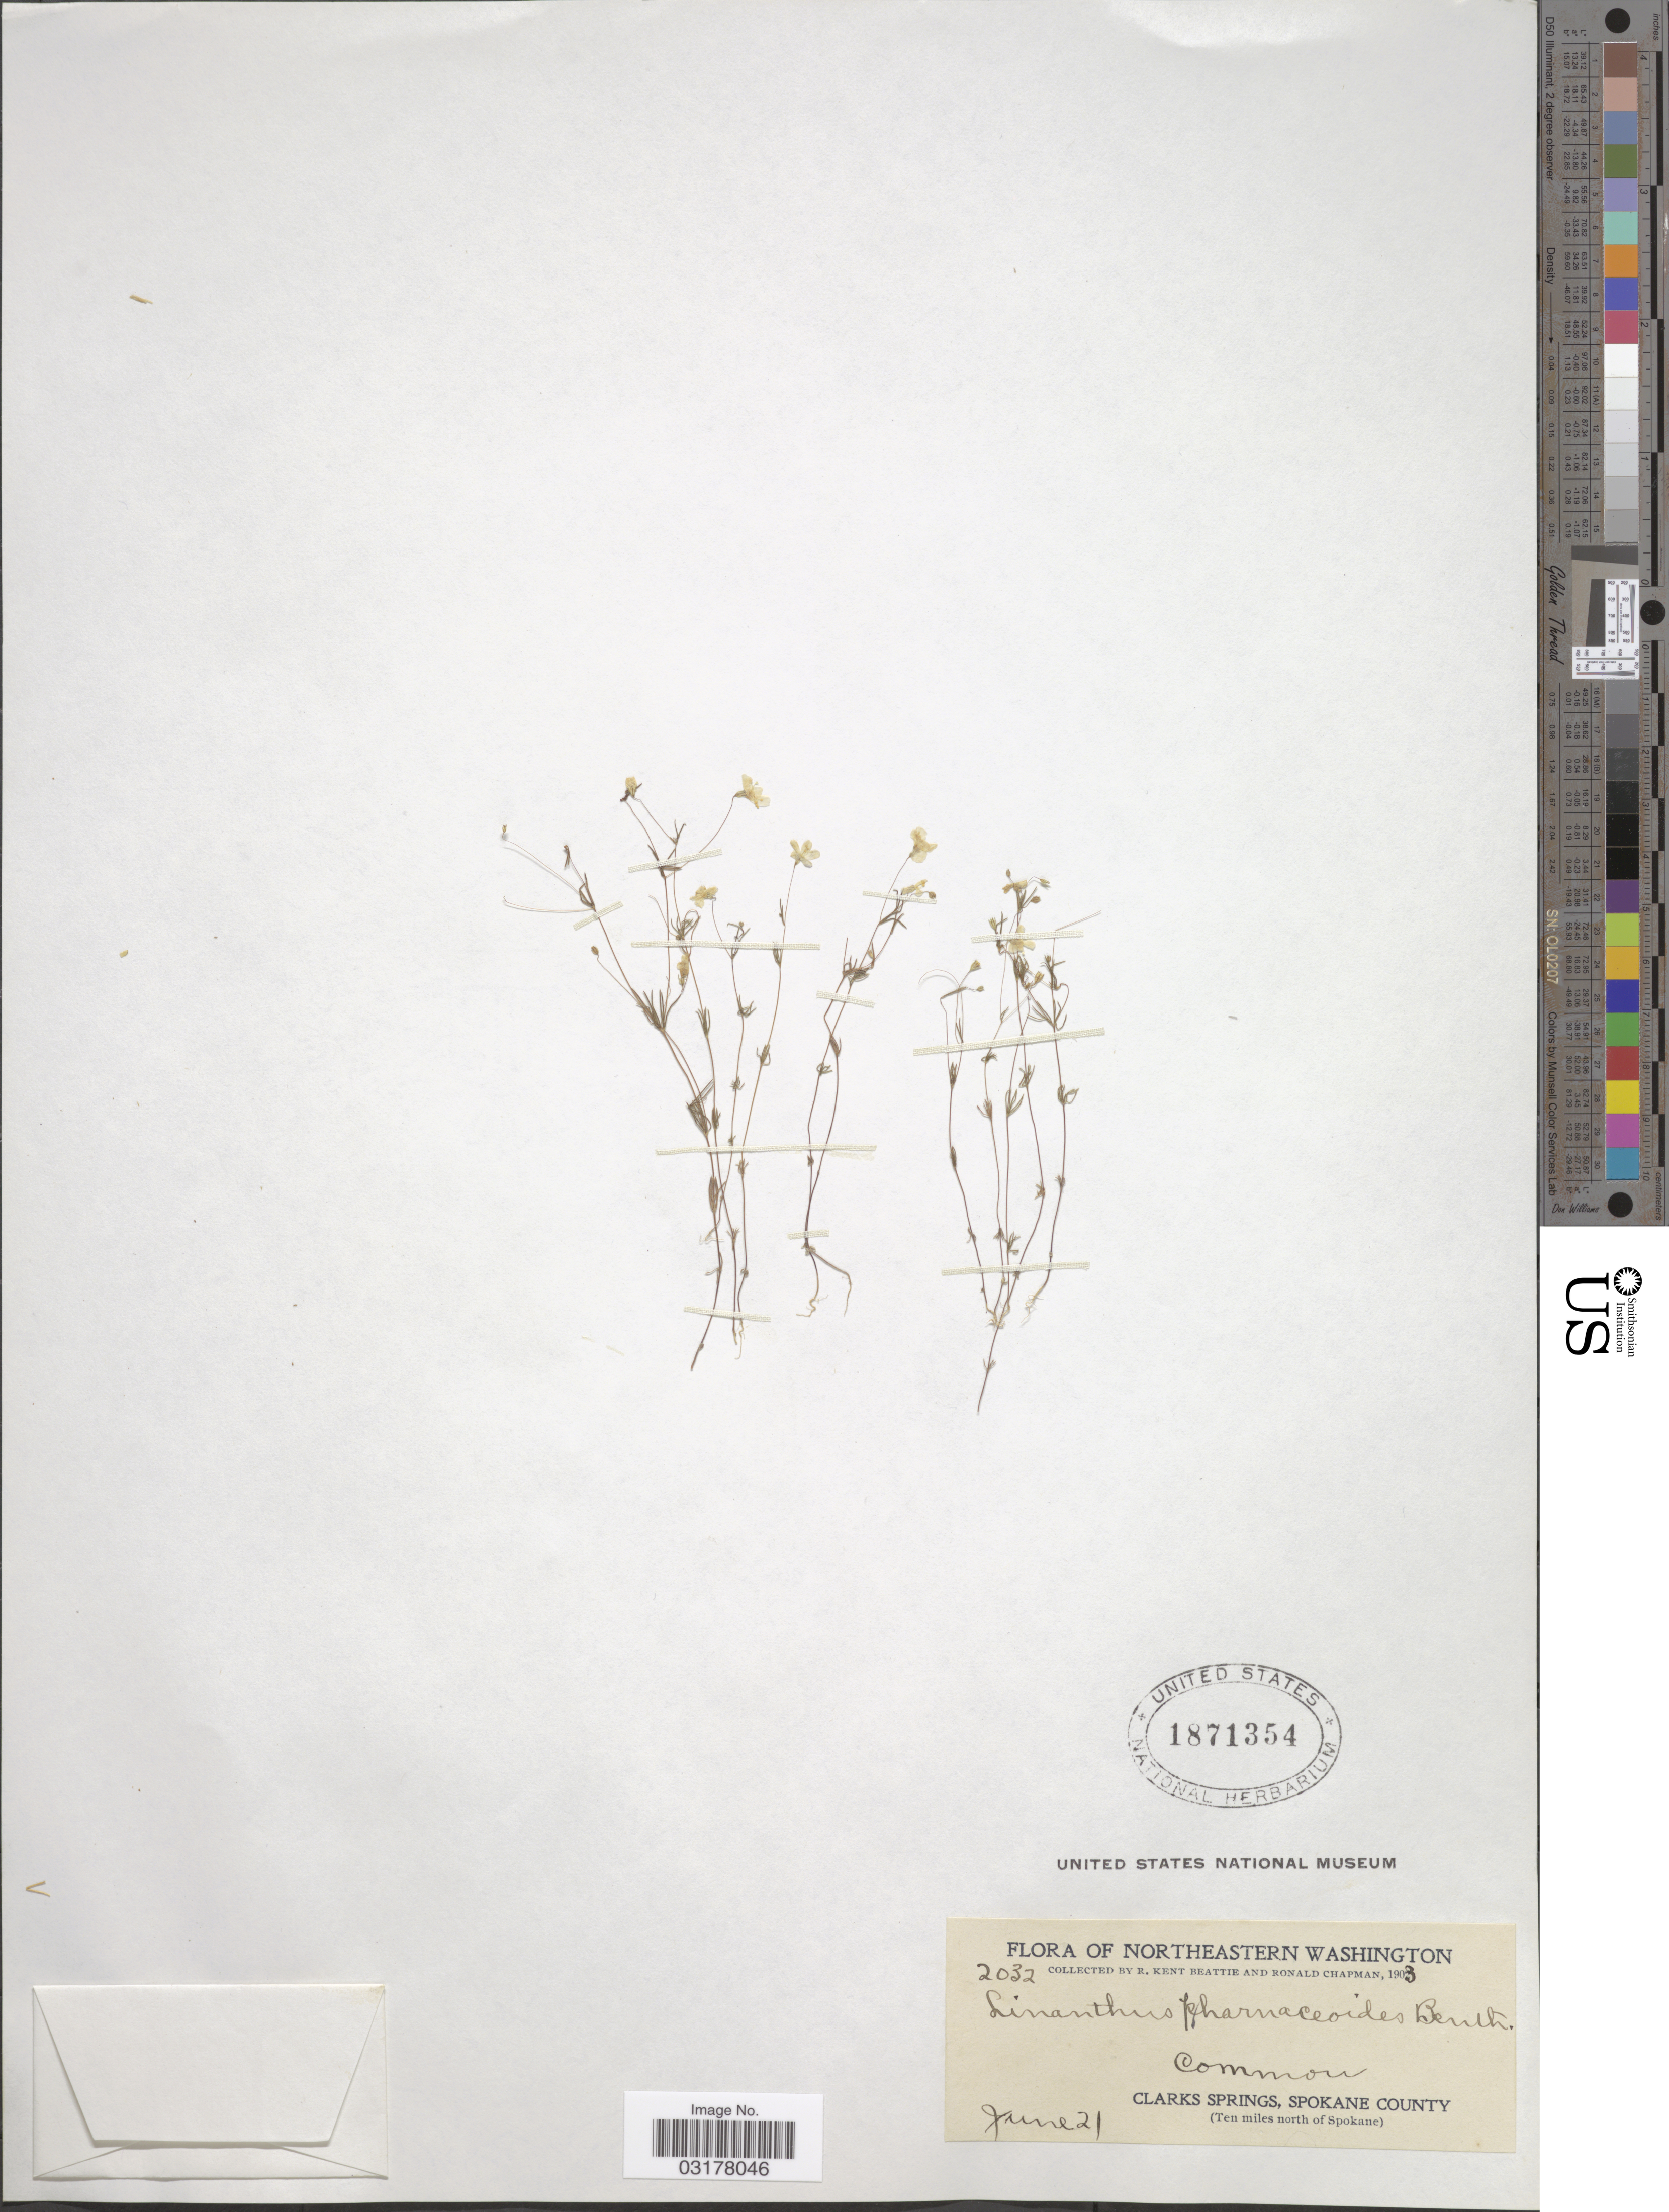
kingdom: Plantae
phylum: Tracheophyta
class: Magnoliopsida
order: Ericales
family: Polemoniaceae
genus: Leptosiphon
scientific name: Leptosiphon liniflorus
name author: (Benth.) J.M. Porter & L.A. Johnson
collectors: R. K. Beattie & R. Chapman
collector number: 2032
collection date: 1903-06-21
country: United States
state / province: Washington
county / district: Spokane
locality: Northeastern Washington, Clarks Springs, Spokane County (Ten miles north of Spokane).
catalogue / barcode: US 1871354